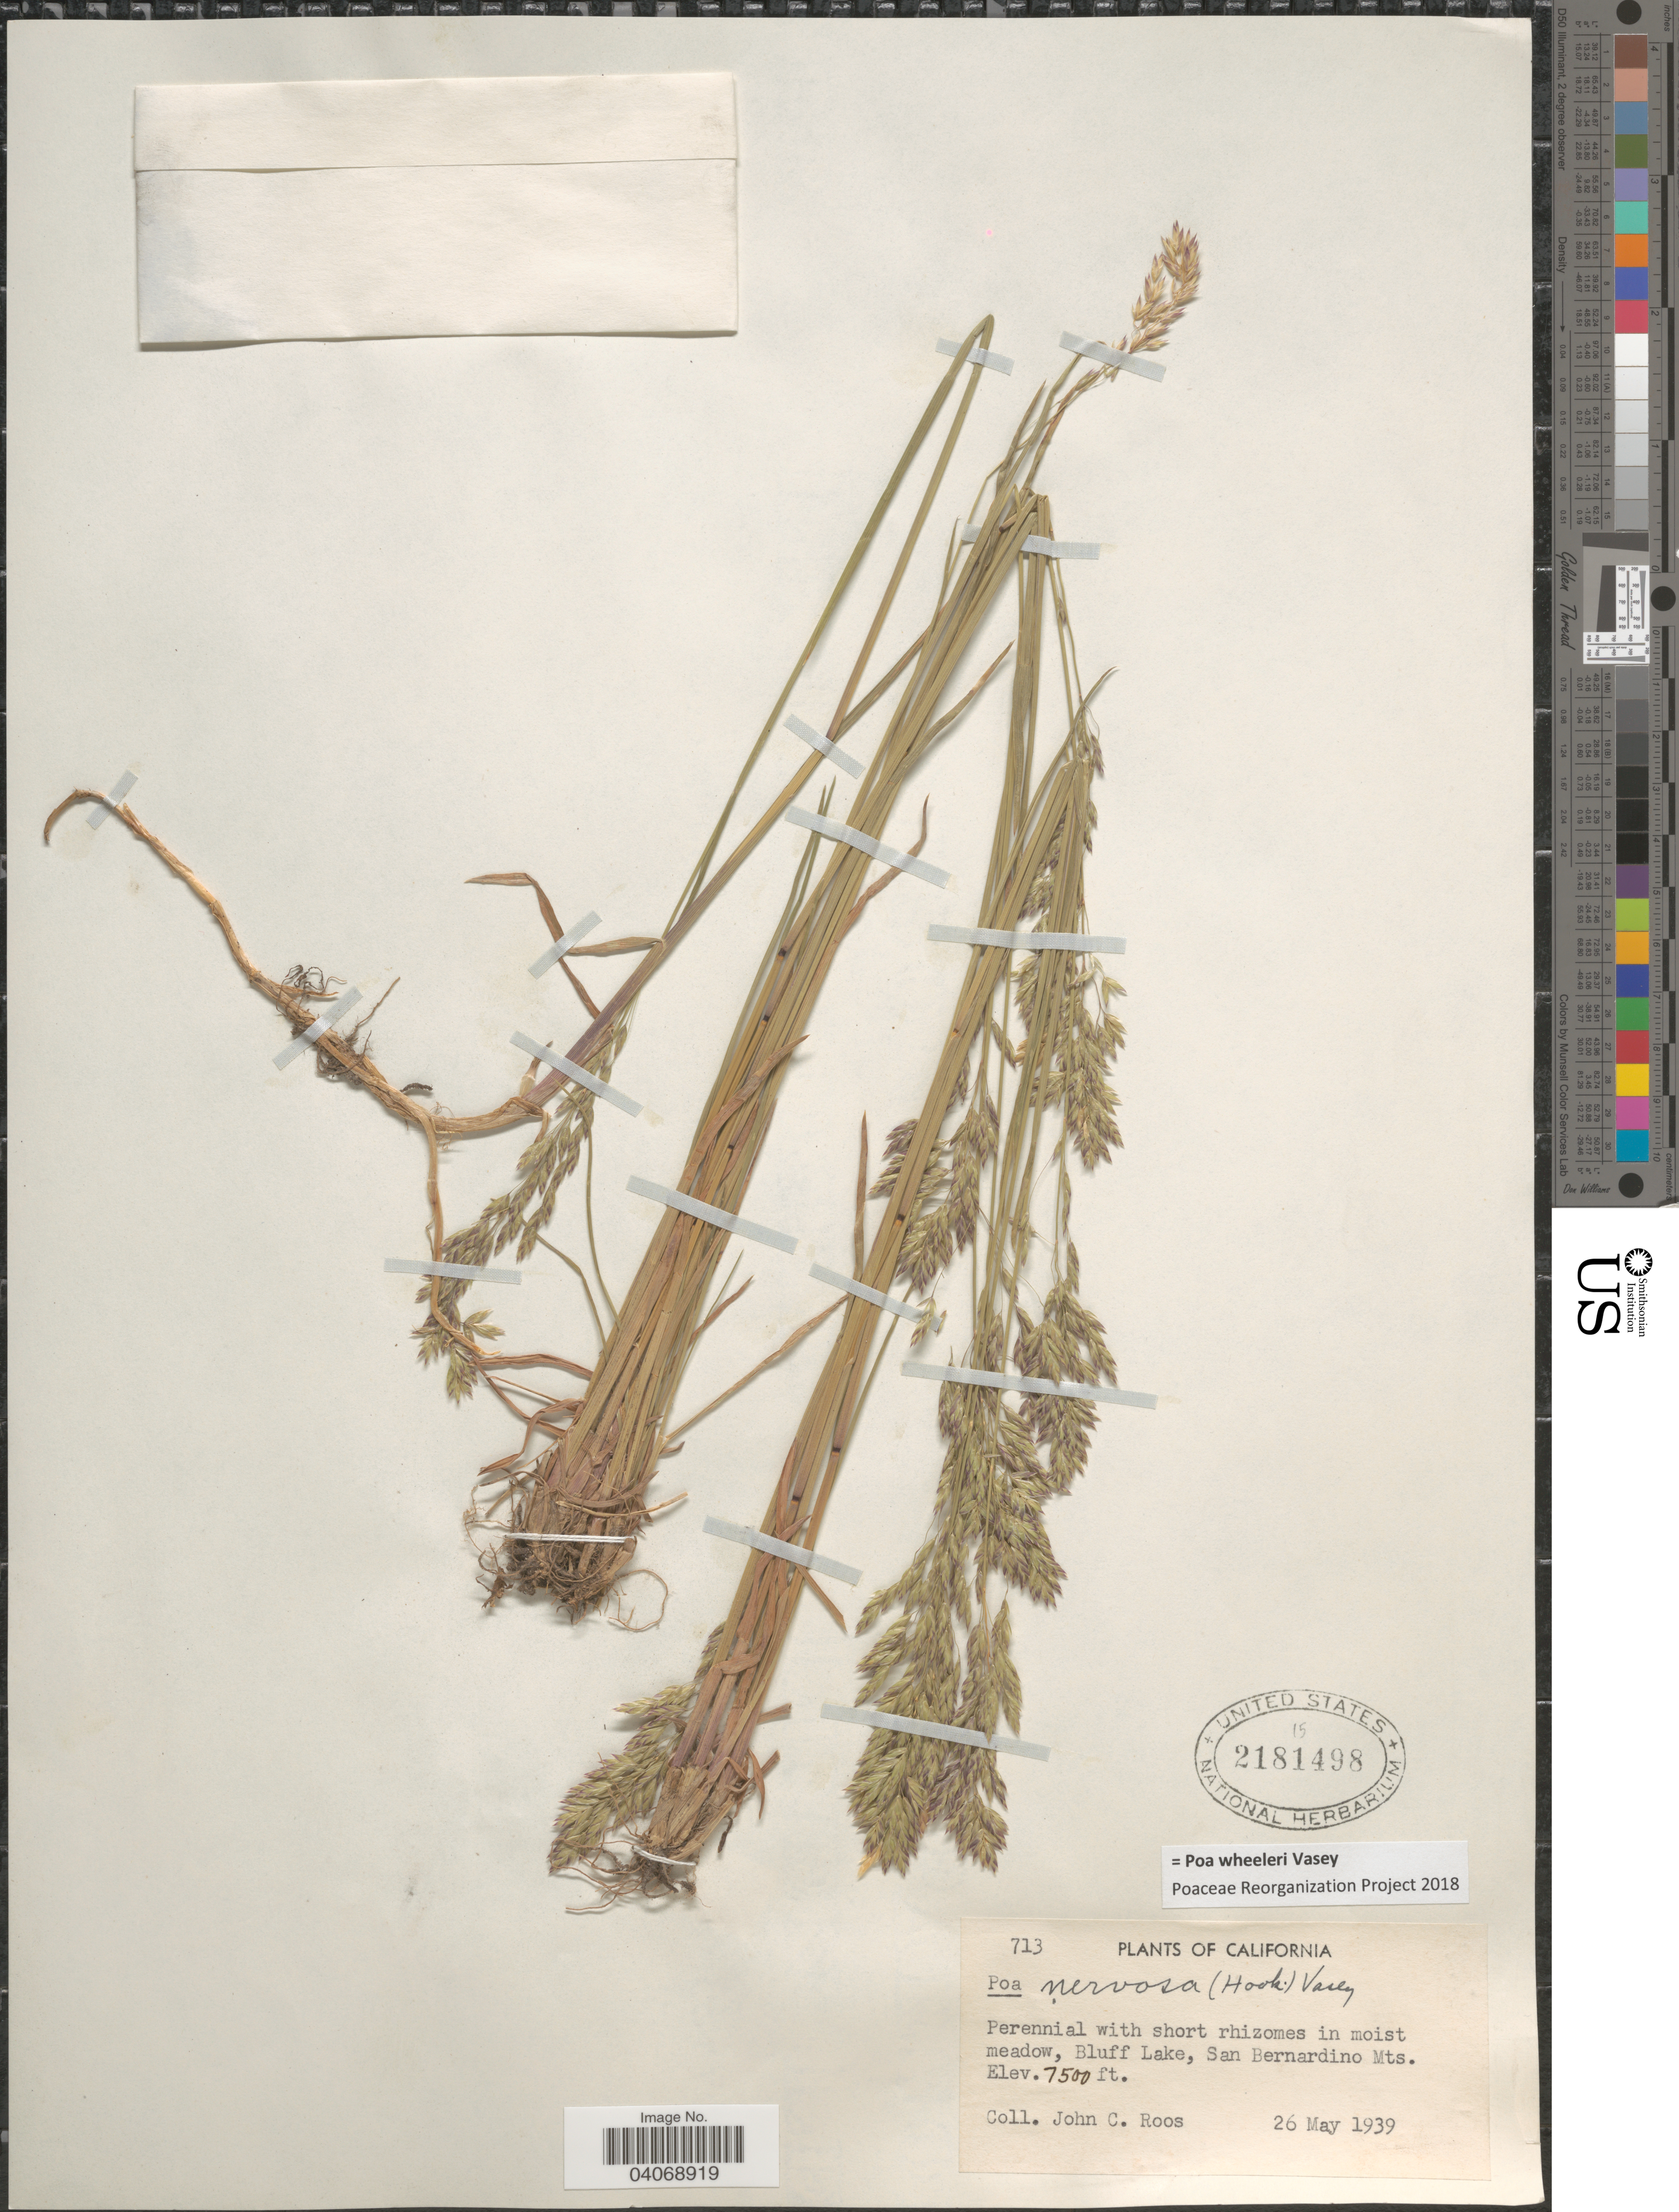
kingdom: Plantae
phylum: Tracheophyta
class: Liliopsida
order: Poales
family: Poaceae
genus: Poa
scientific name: Poa wheeleri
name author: Vasey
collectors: J. C. Roos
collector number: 713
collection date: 1939-05-26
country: United States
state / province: California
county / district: San Bernardino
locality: Bluff Lake, San Bernardino Mts.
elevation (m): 2286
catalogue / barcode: US 2181498